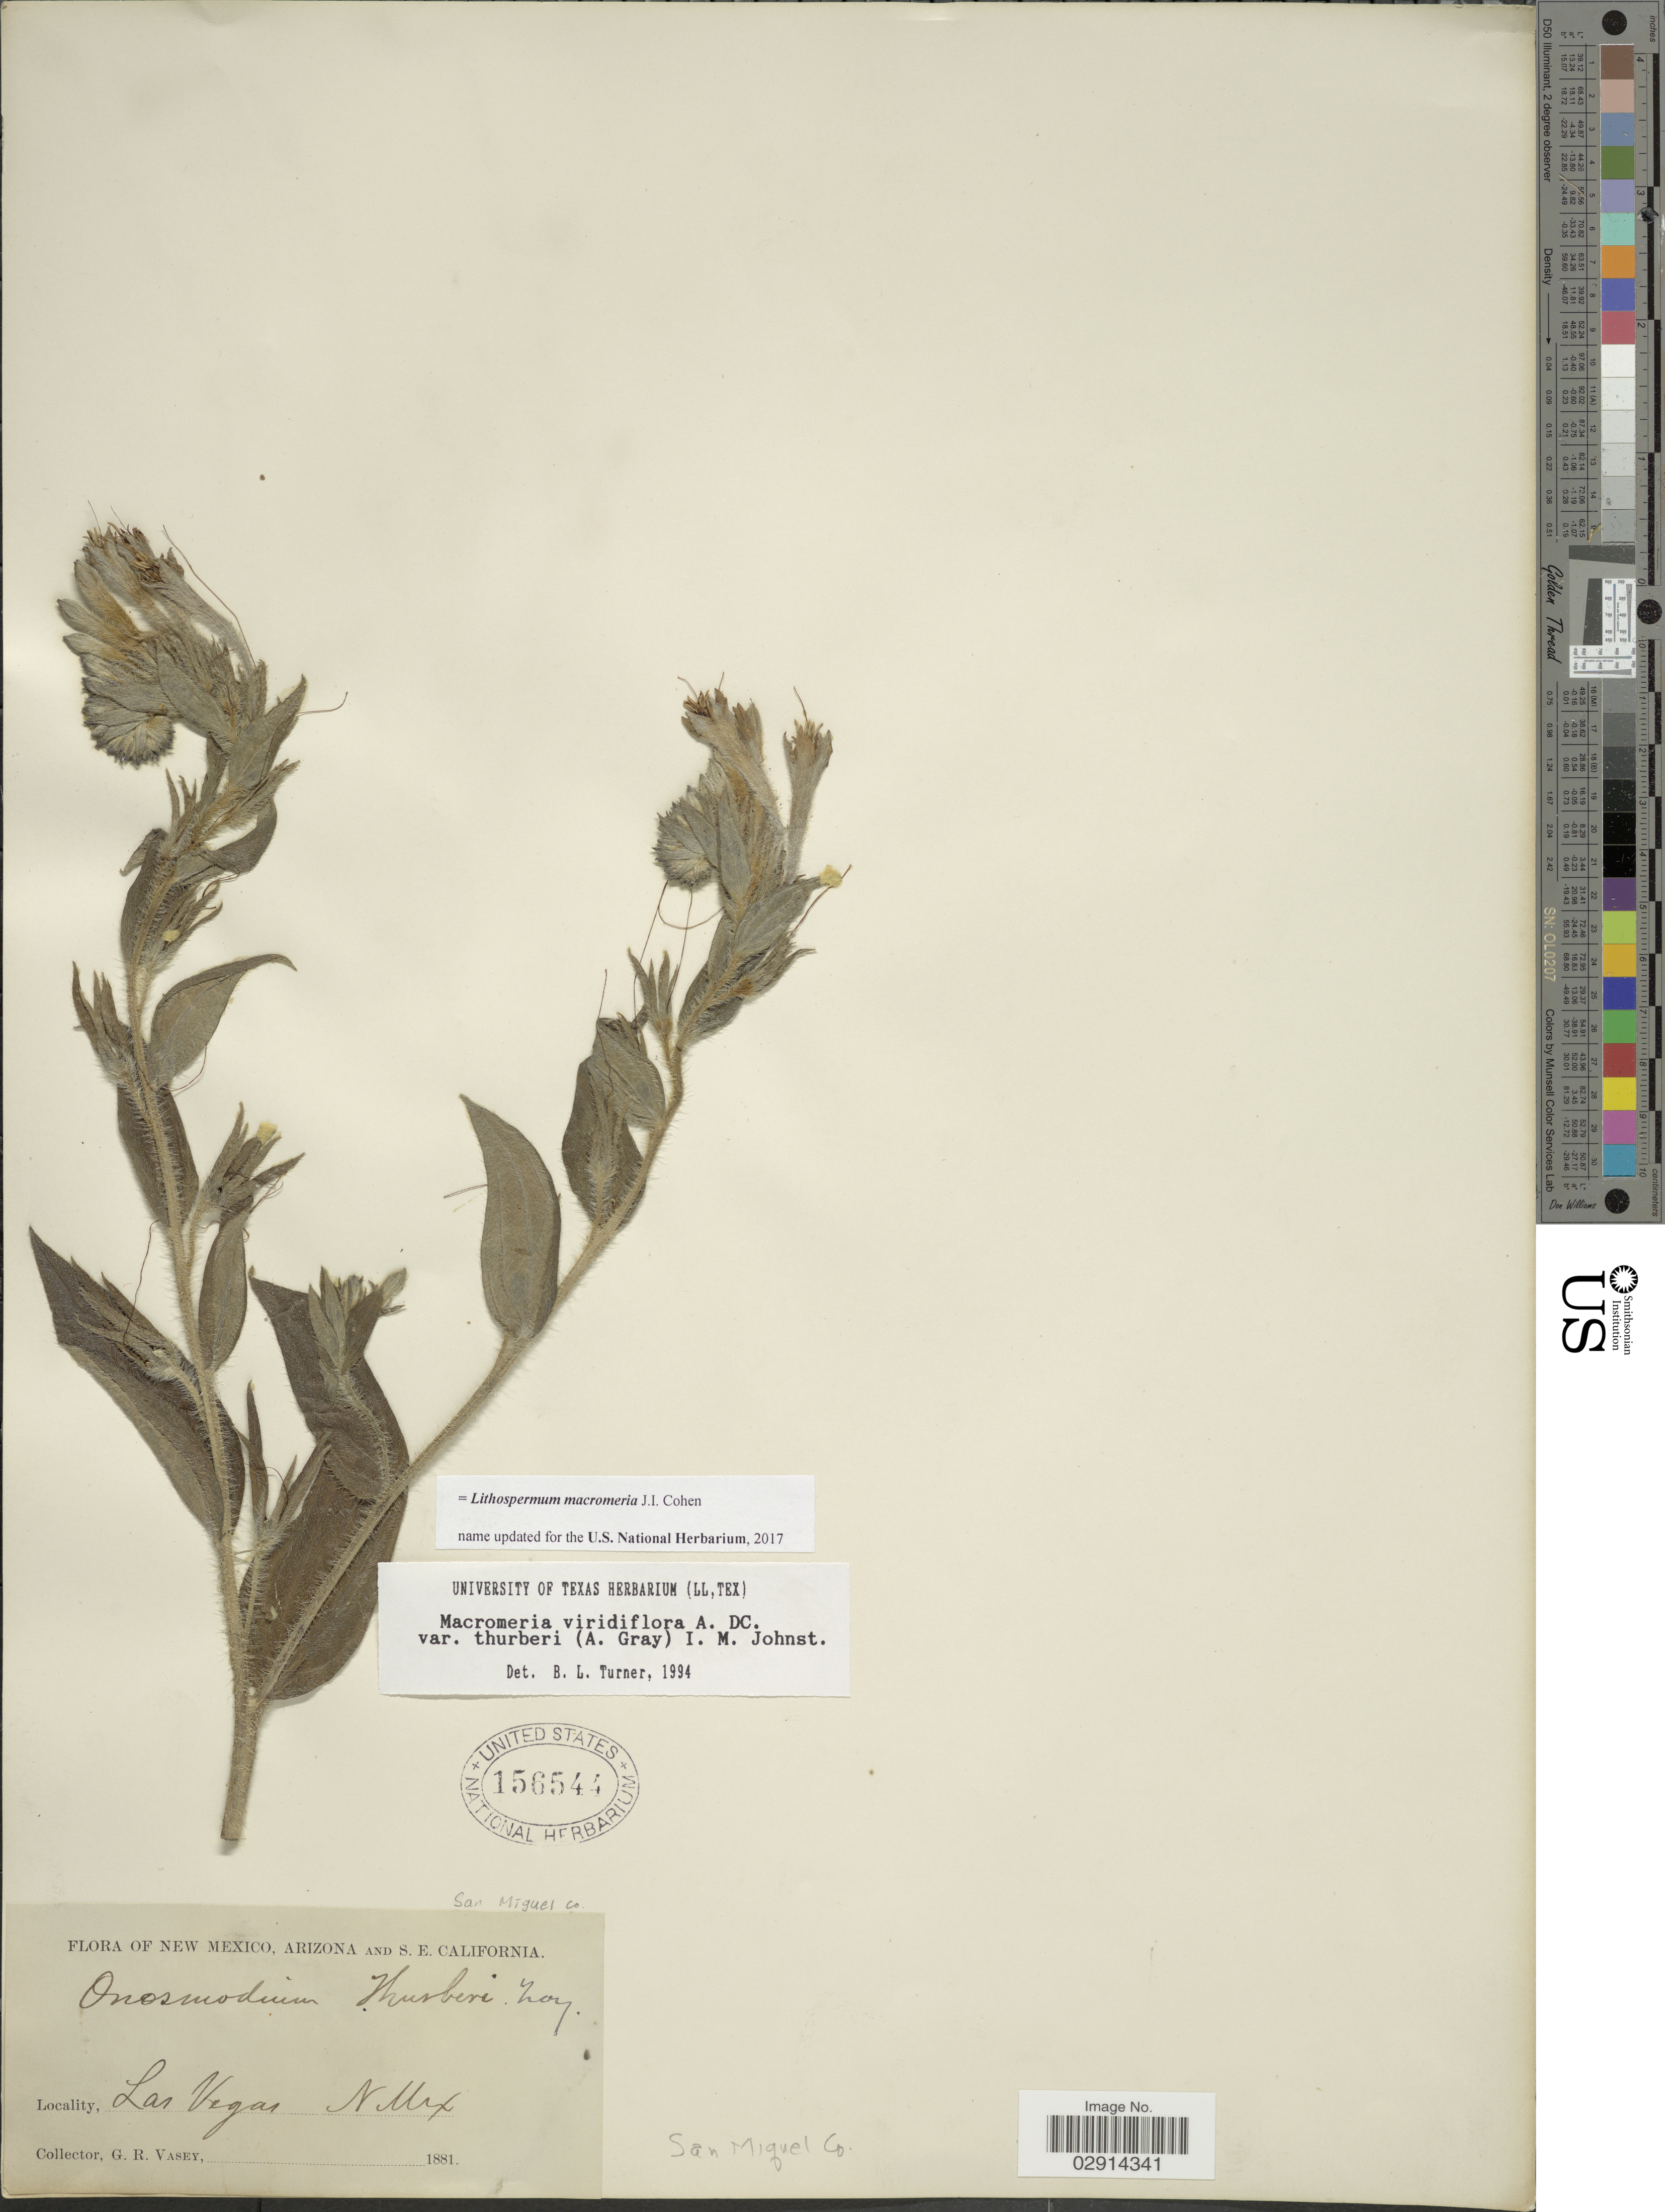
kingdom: Plantae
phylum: Tracheophyta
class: Magnoliopsida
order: Boraginales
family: Boraginaceae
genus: Lithospermum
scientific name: Lithospermum macromeria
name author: Cohen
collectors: G. R. Vasey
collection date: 1881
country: United States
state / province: New Mexico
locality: Las Vegas, San Miguel Co.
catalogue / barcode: US 156544